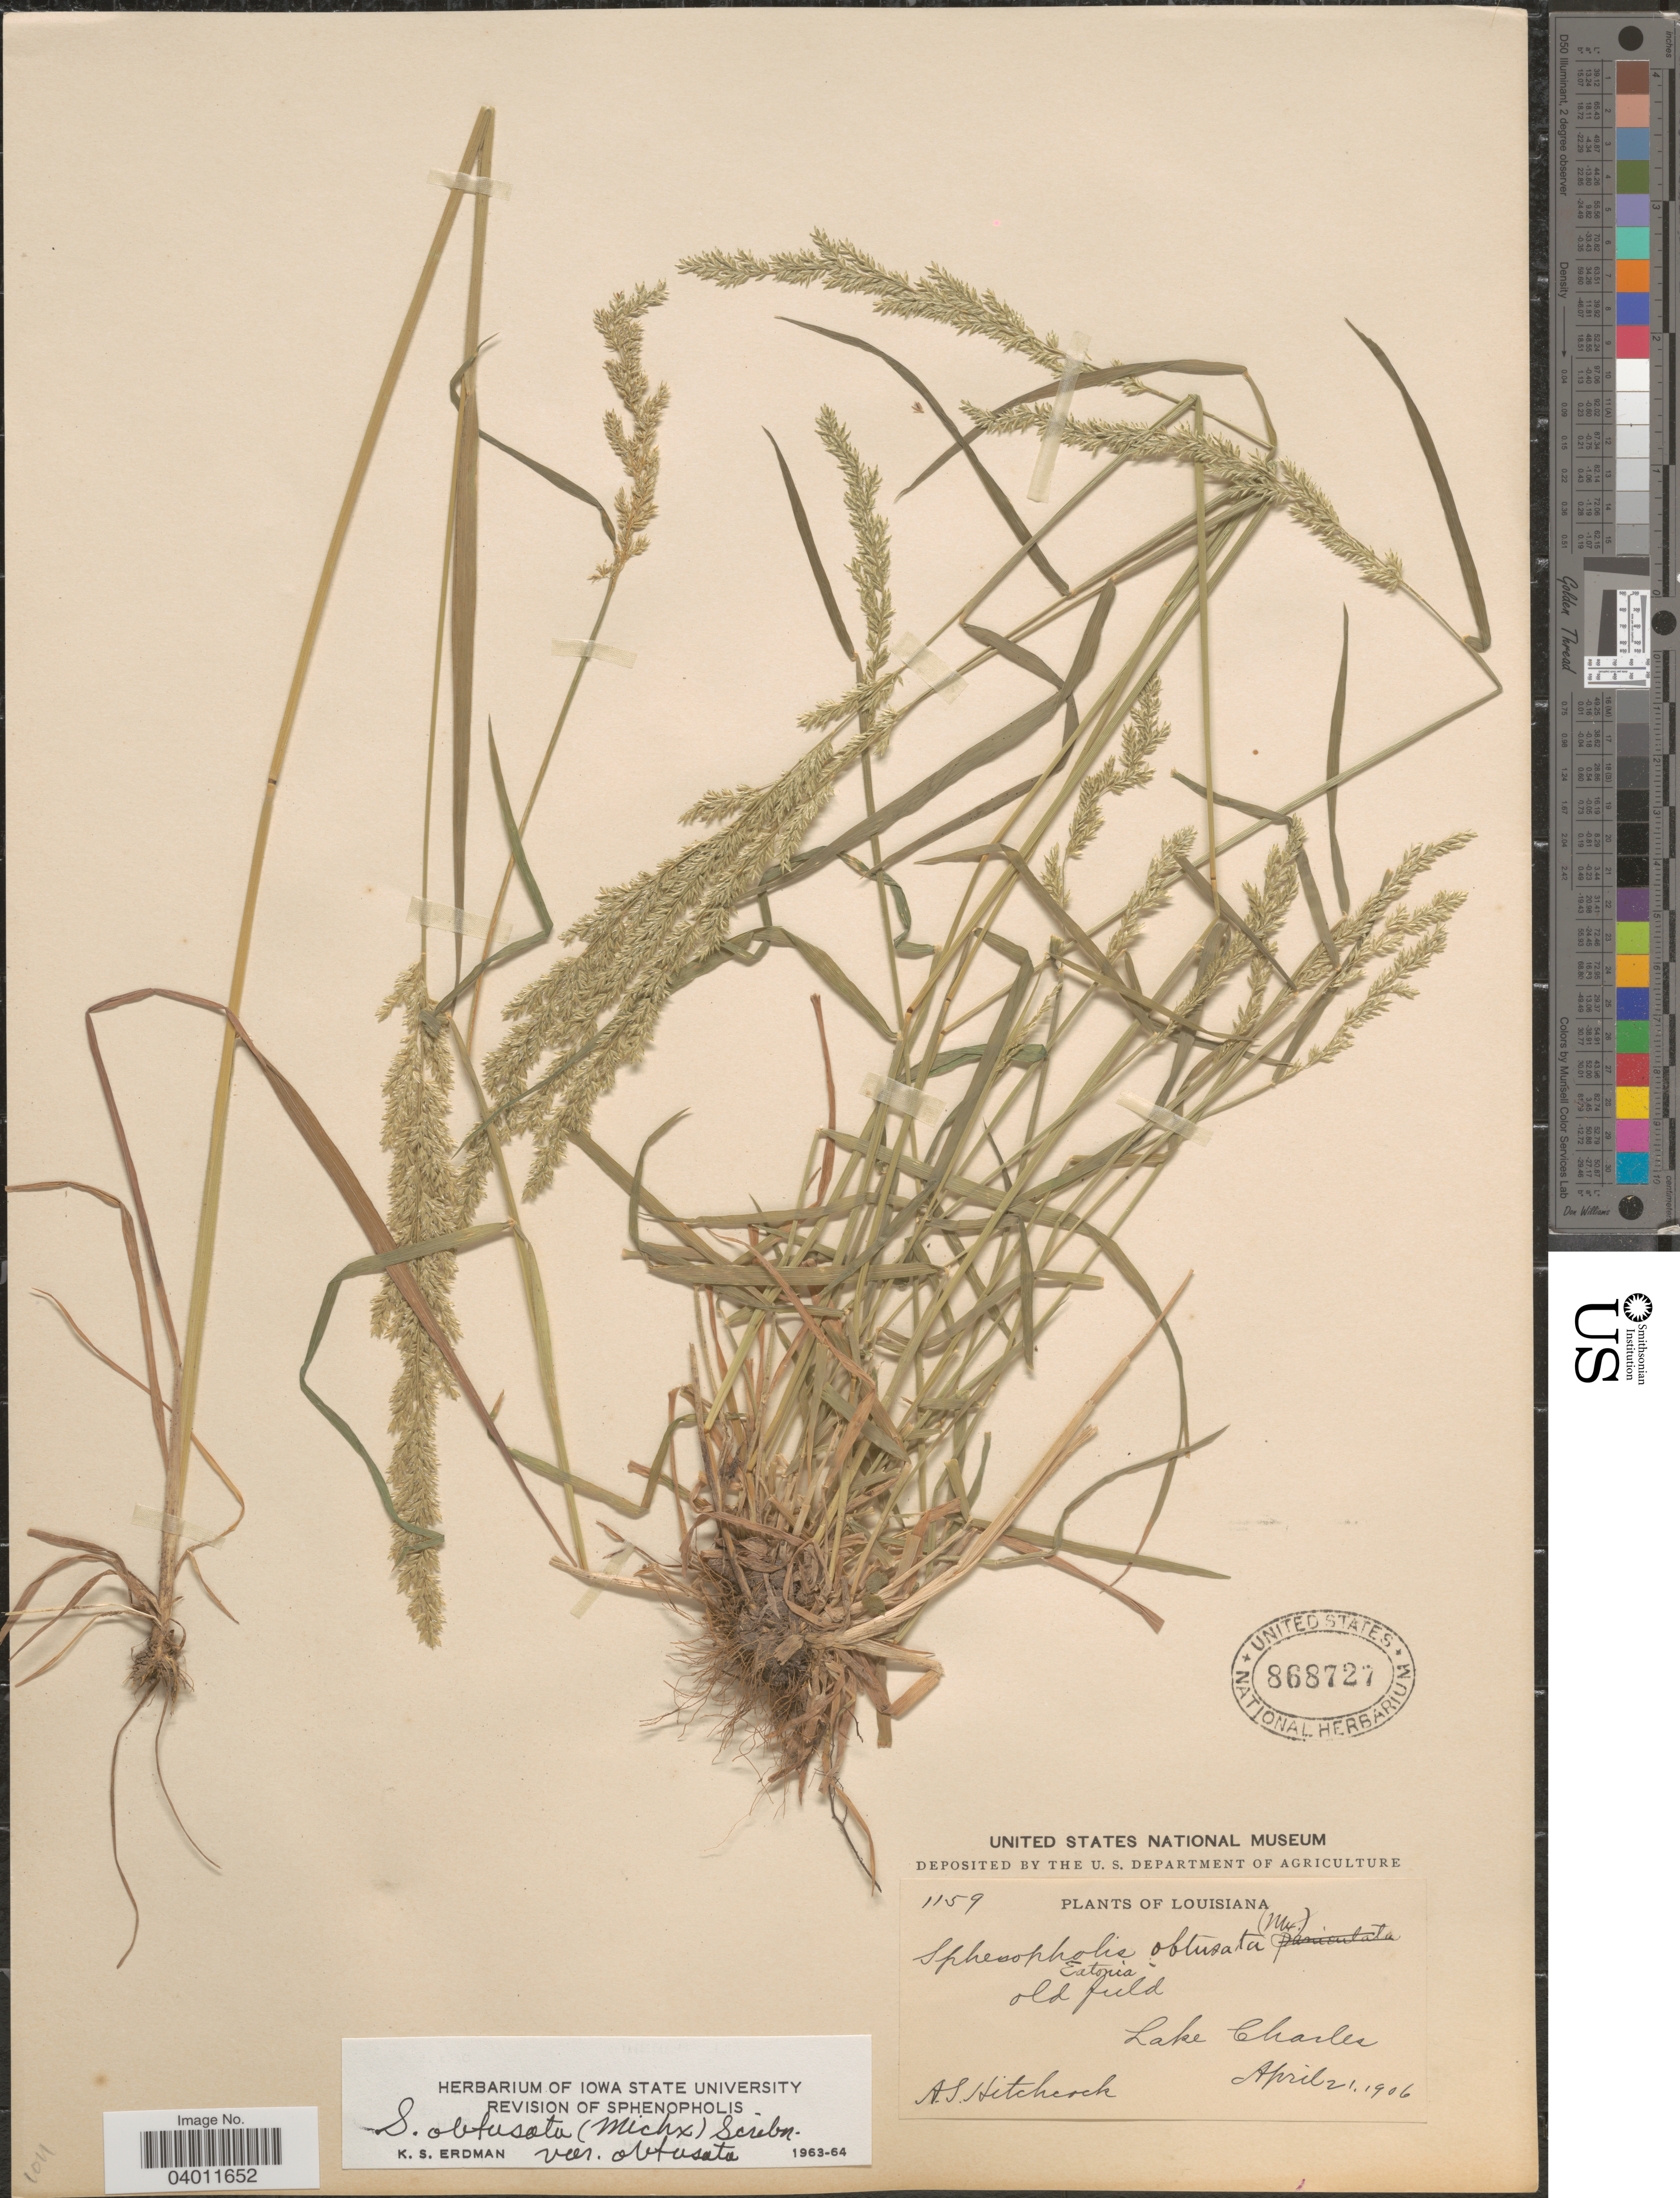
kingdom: Plantae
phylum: Tracheophyta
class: Liliopsida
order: Poales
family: Poaceae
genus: Sphenopholis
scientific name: Sphenopholis obtusata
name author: (Michx.) Scribn.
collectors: A. S. Hitchcock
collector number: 1159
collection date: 1906-04-21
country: United States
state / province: Louisiana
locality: Old field. Lake Charles.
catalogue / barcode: US 868727